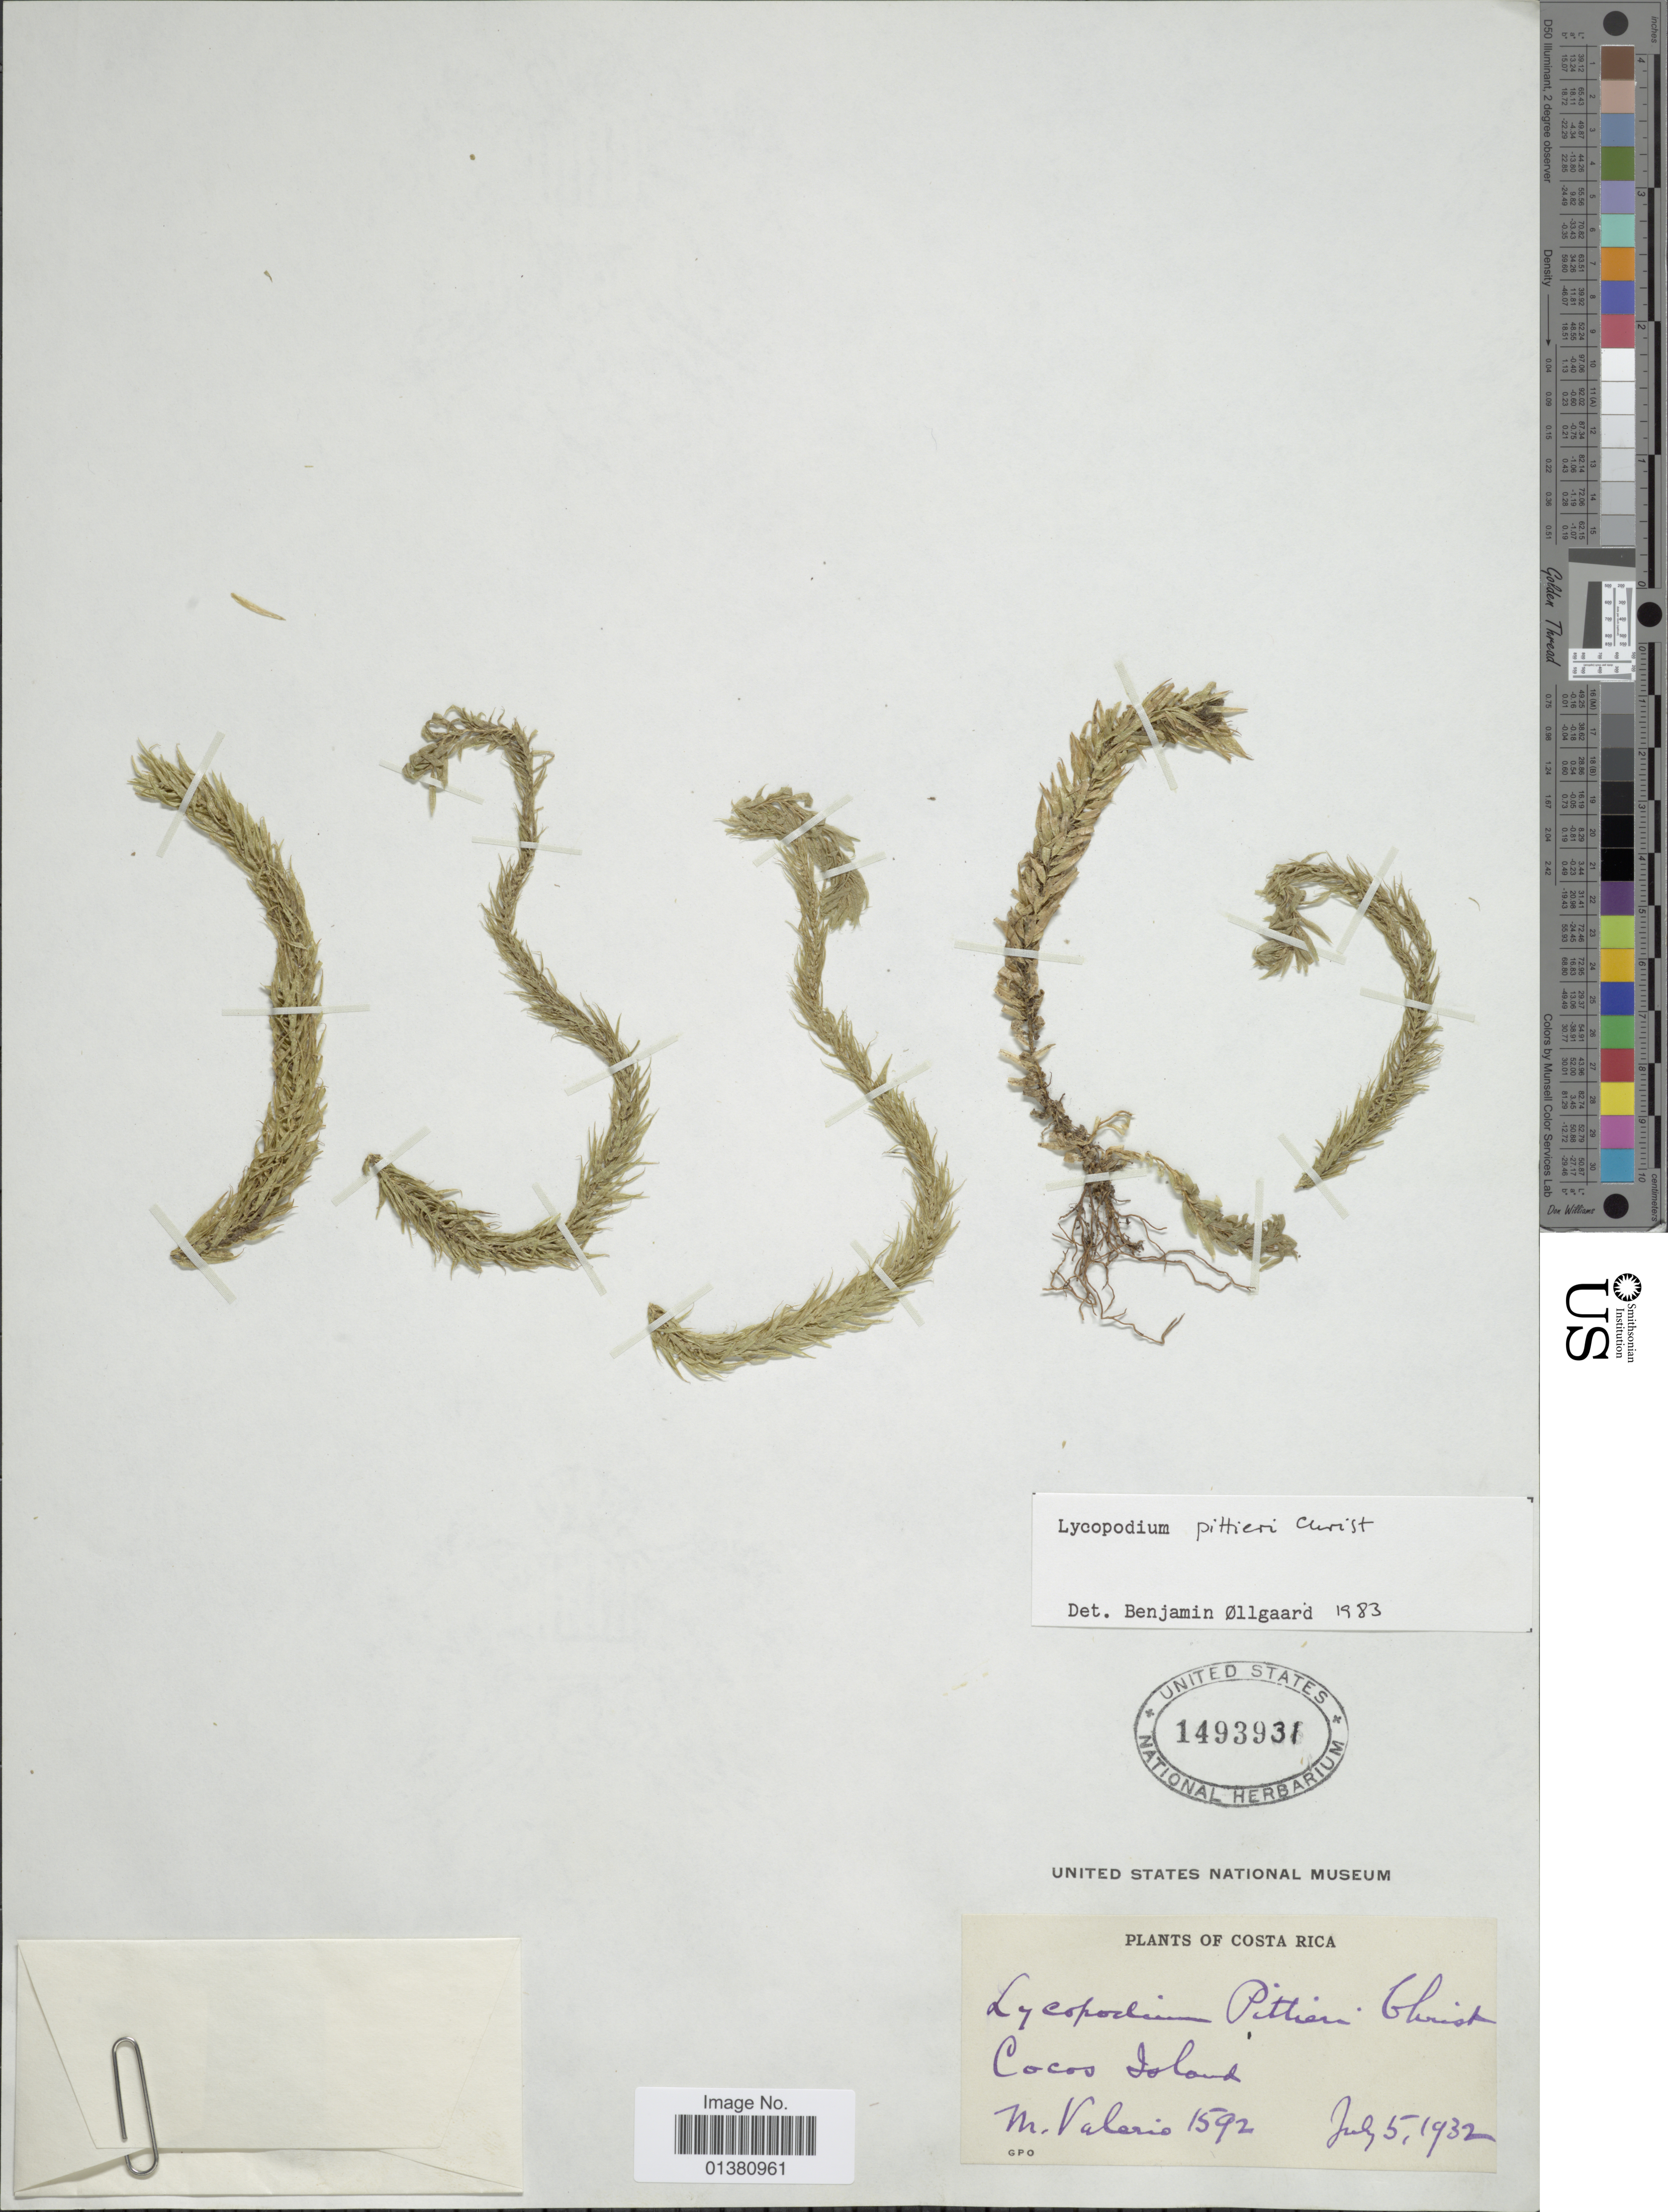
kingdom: Plantae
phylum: Tracheophyta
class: Lycopodiopsida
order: Lycopodiales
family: Lycopodiaceae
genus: Phlegmariurus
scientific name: Phlegmariurus pittieri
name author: (Christ) B. Øllg.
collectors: M. Valerio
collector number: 1592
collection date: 1932-07-05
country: Costa Rica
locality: Cocos Island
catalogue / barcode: US 1493931